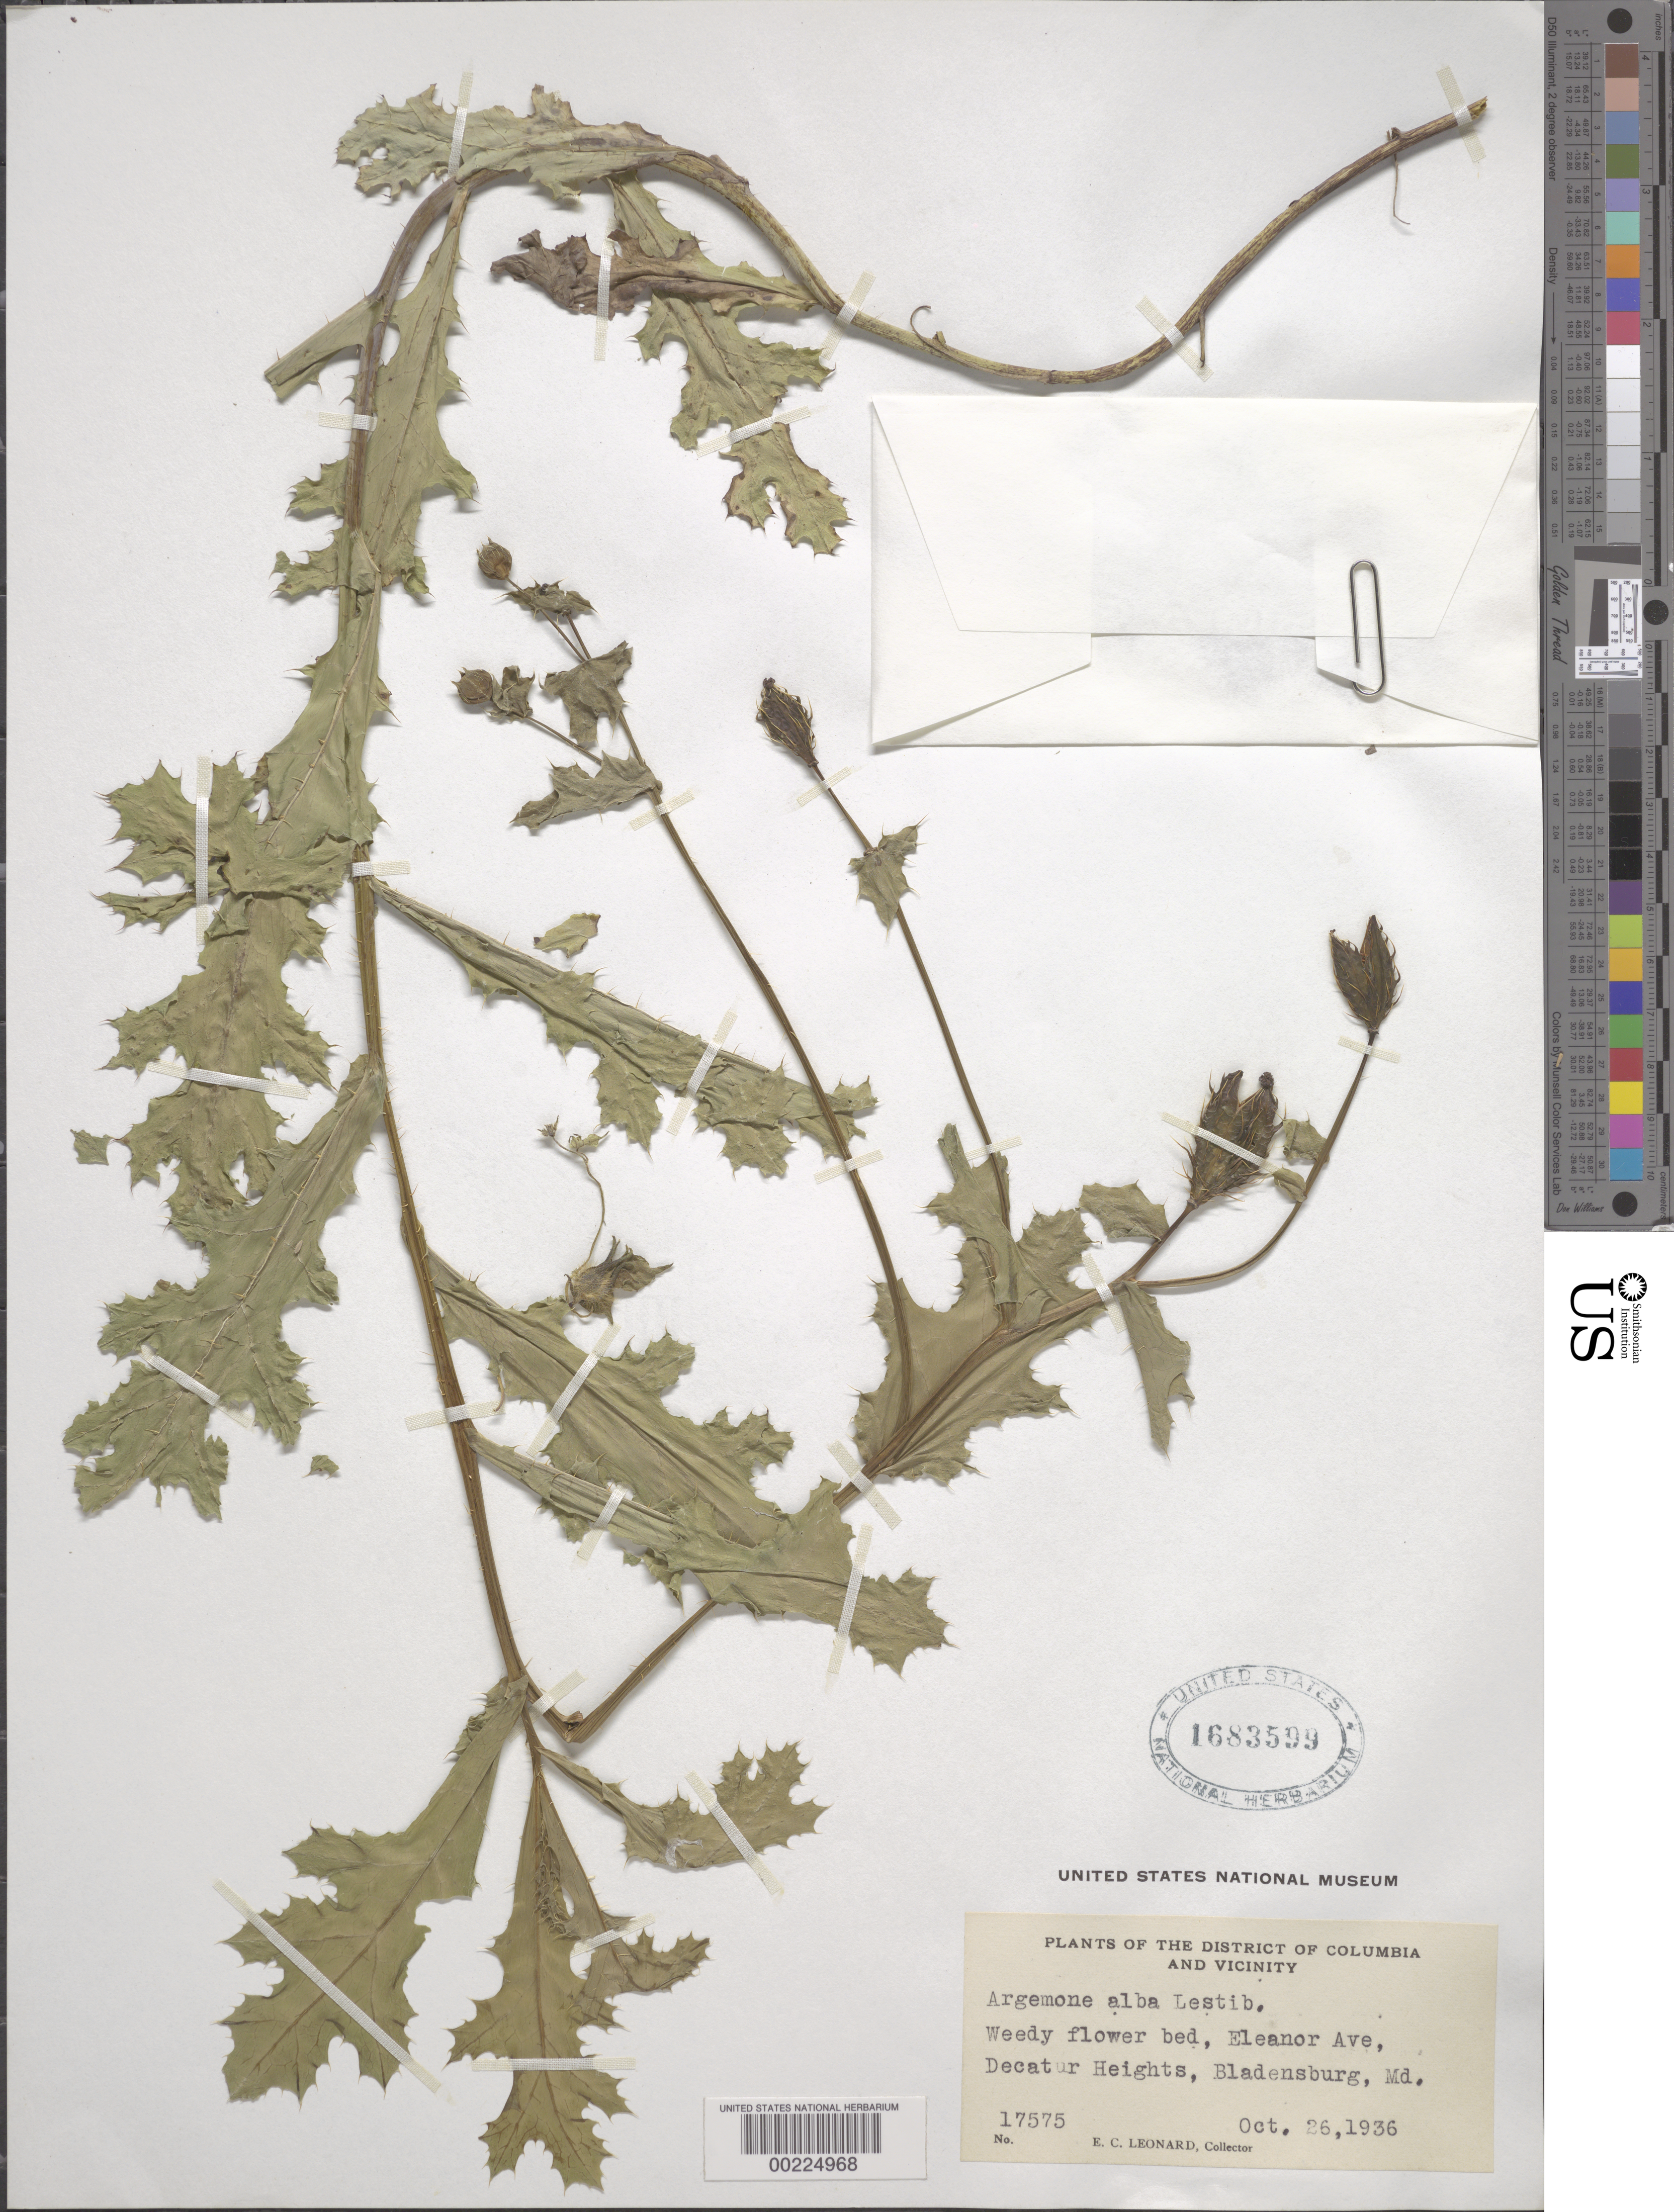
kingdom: Plantae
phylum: Tracheophyta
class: Magnoliopsida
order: Ranunculales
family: Papaveraceae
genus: Argemone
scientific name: Argemone alba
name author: F. Lestib.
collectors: E. C. Leonard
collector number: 17575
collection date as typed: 26 Oct 1936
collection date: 1936-10-26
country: United States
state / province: Maryland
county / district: Prince George's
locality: Bladensburg, Decatur Heights, Eleanor Ave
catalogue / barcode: US 1683599